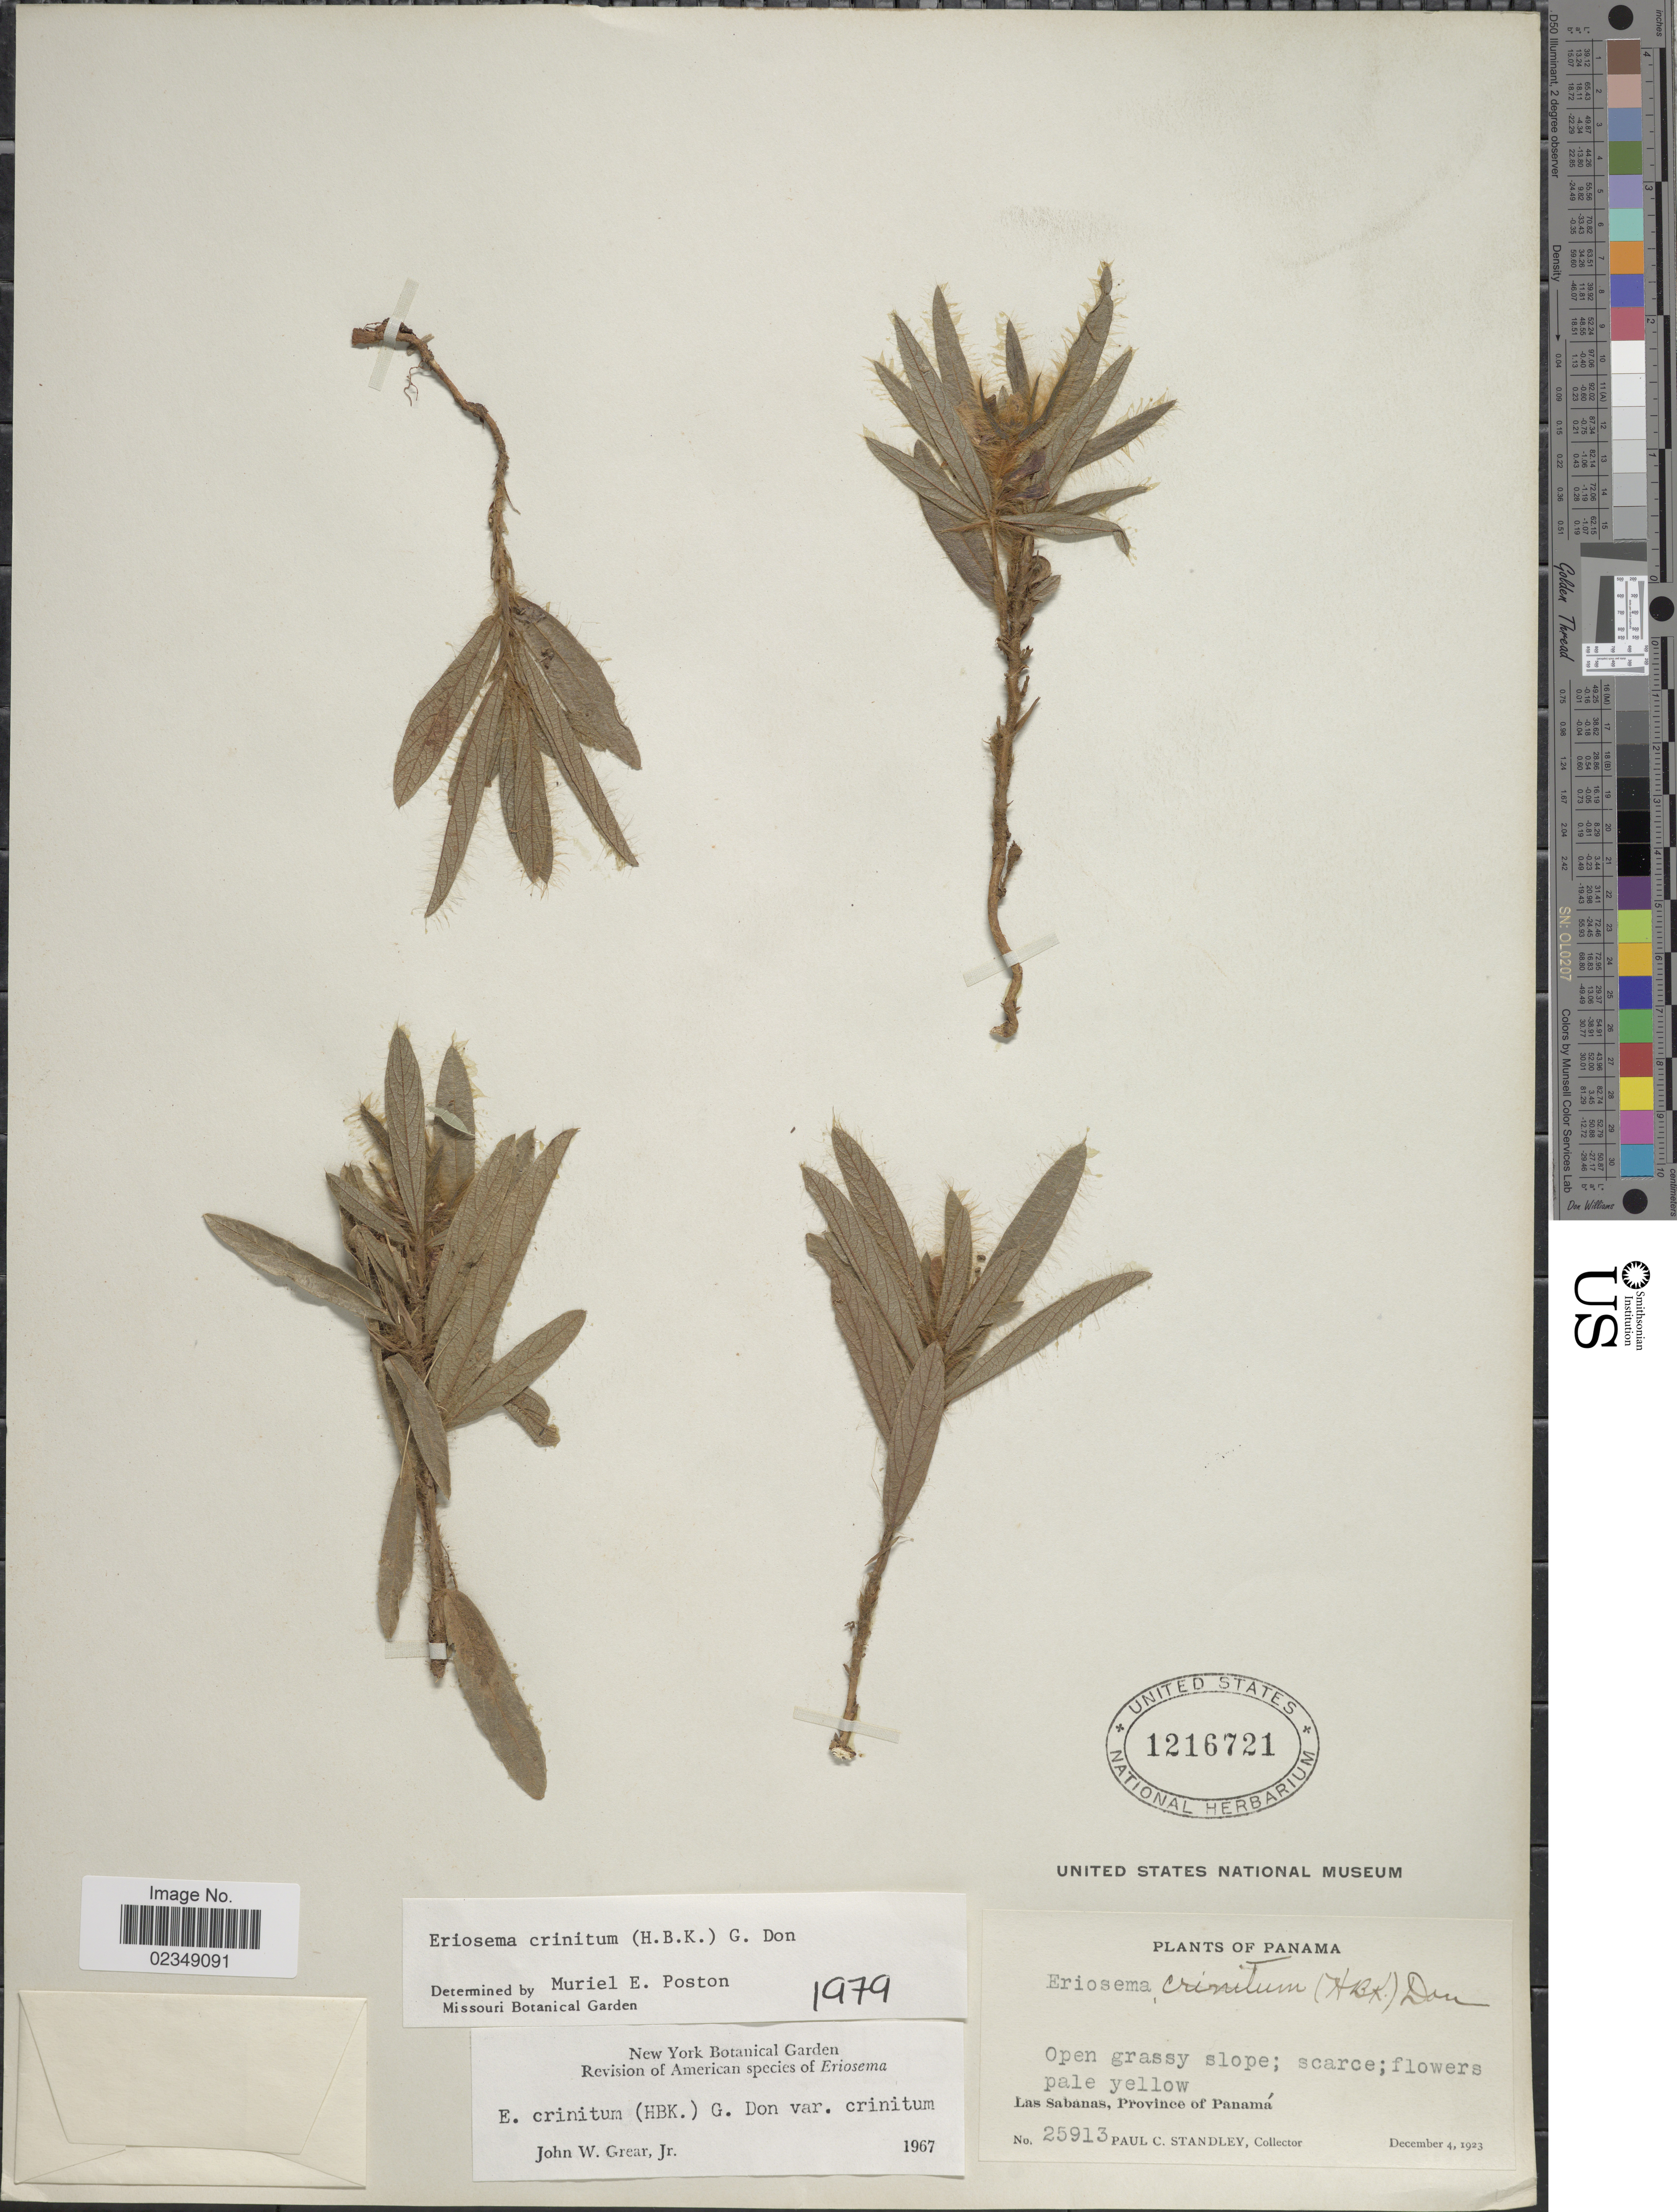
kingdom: Plantae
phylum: Tracheophyta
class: Magnoliopsida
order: Fabales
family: Fabaceae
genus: Eriosema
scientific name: Eriosema crinitum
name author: (Kunth) G. Don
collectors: P. C. Standley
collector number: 25913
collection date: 1923-12-04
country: Panama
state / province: Panamá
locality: Open grassy slope, Las Sabanas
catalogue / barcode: US 1216721